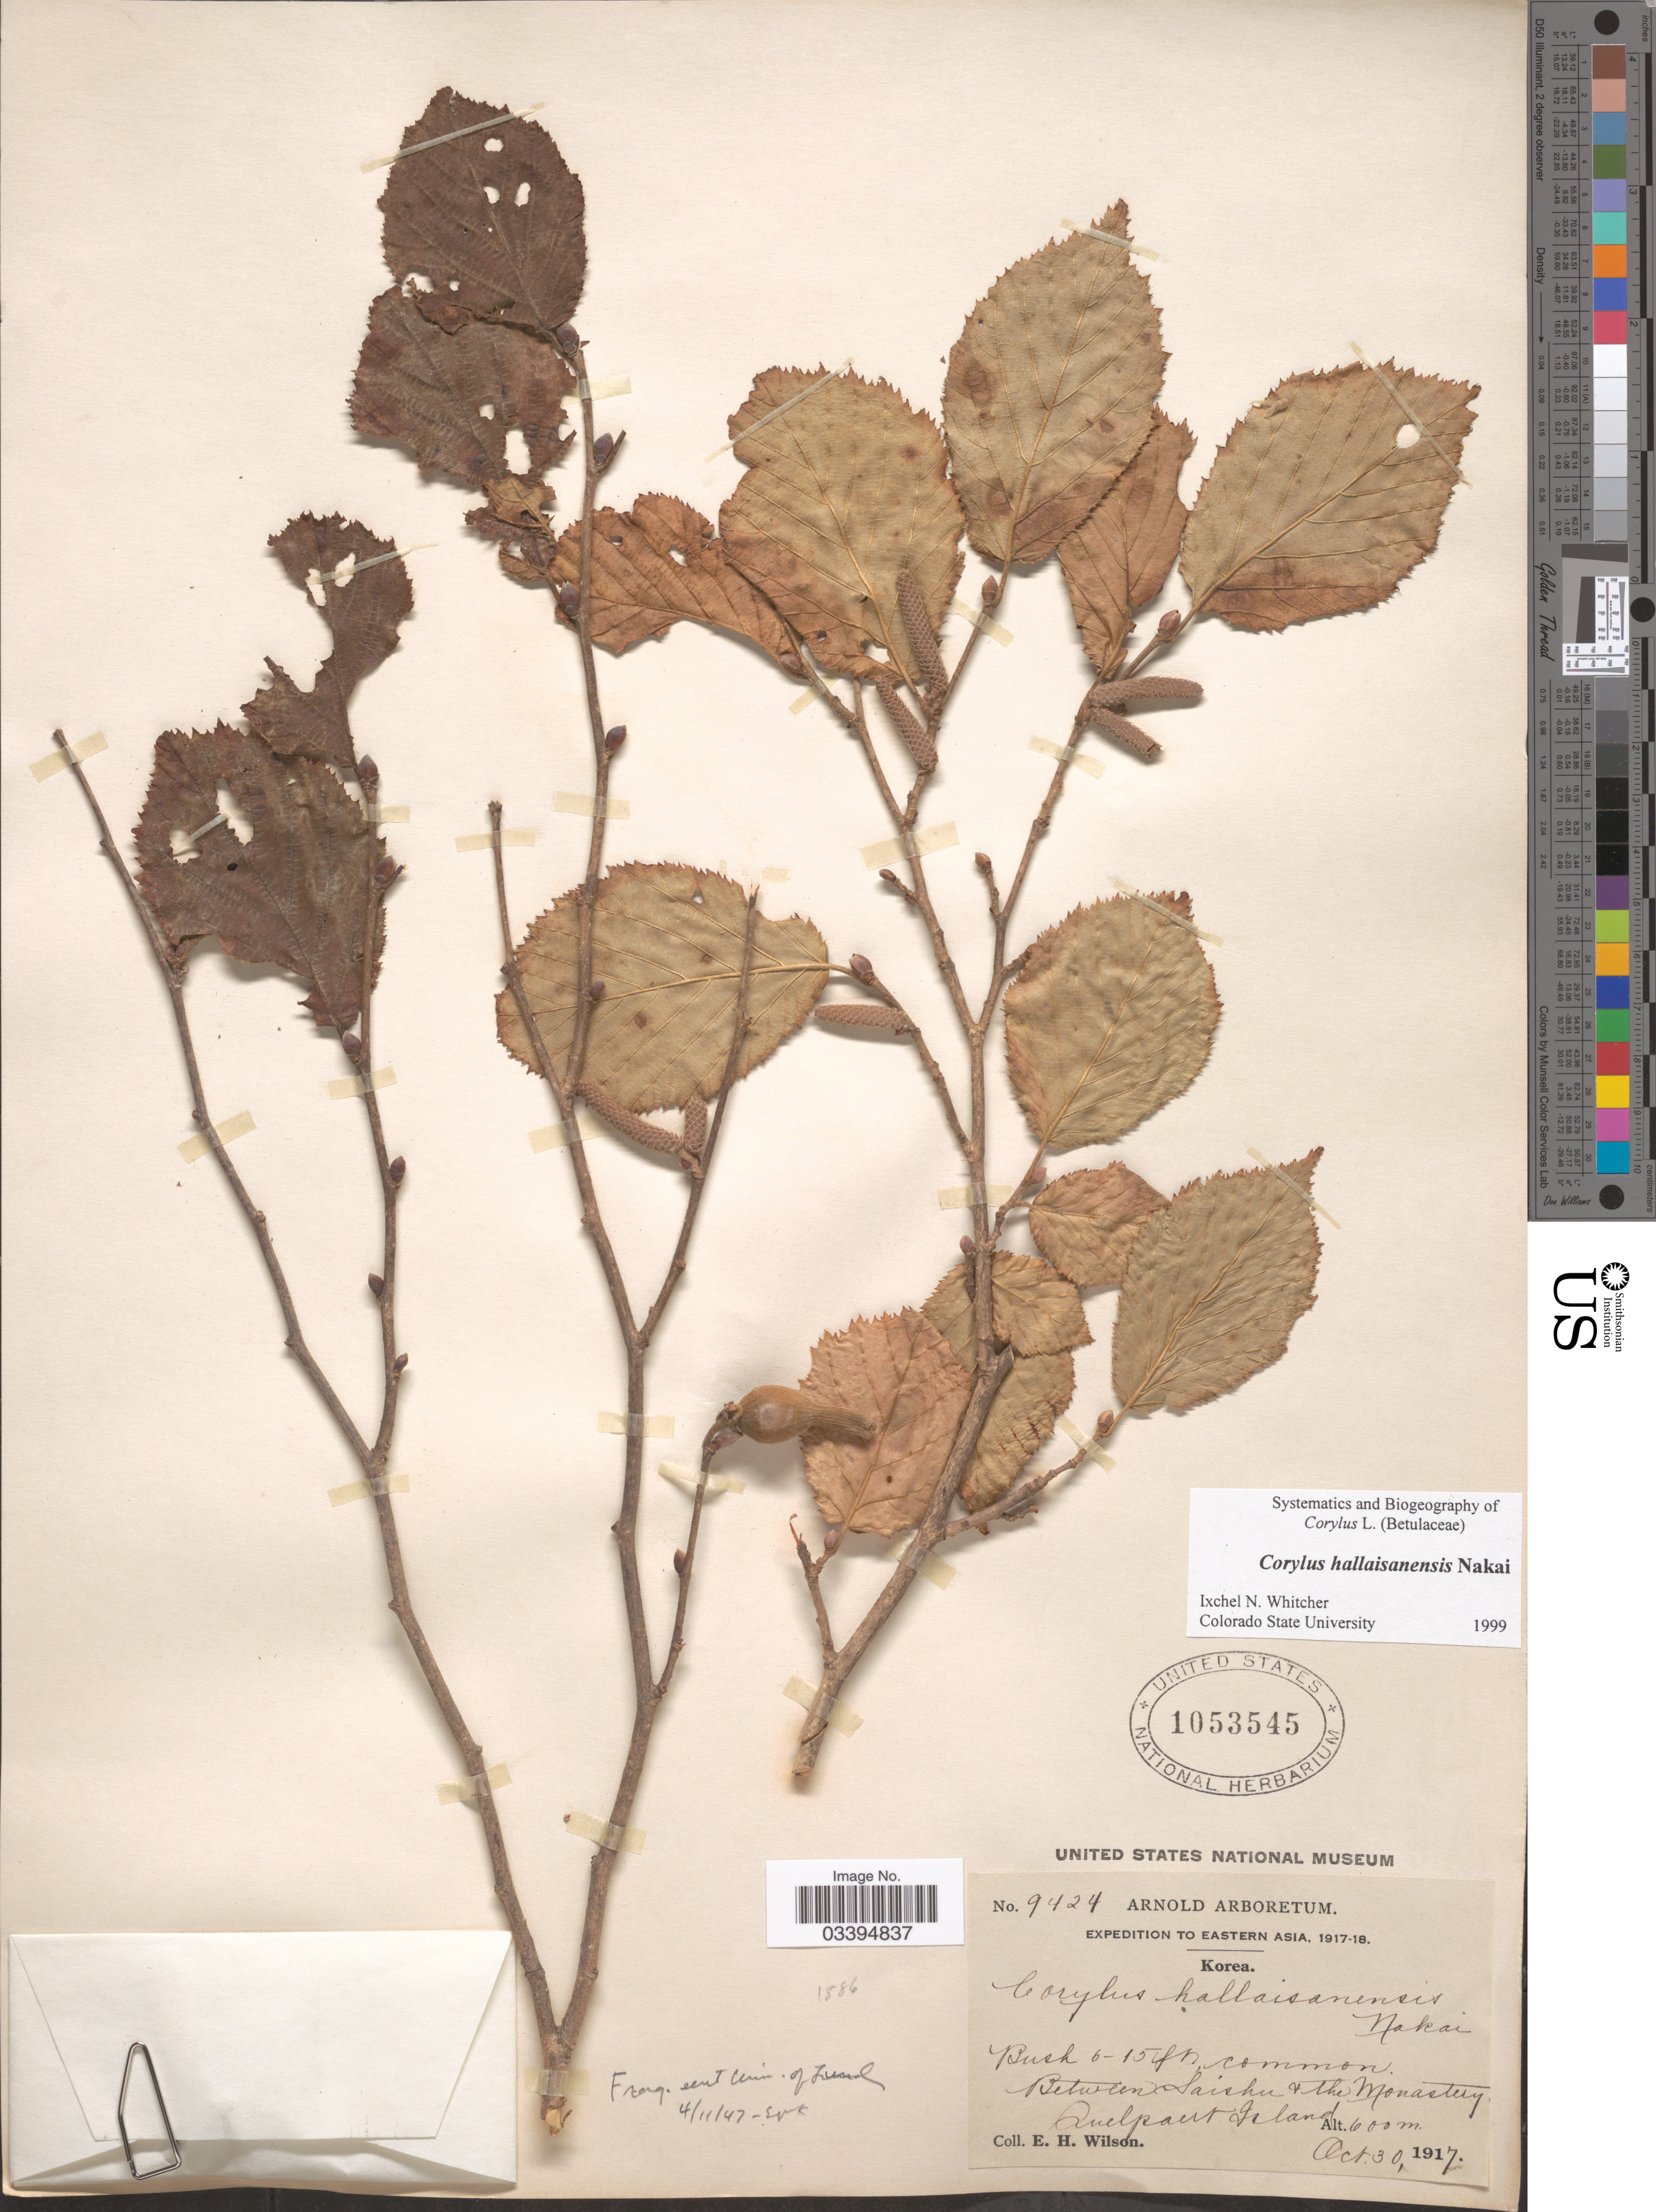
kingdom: Plantae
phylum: Tracheophyta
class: Magnoliopsida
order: Fagales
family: Betulaceae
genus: Corylus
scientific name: Corylus hallaisanensis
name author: Nakai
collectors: E. Wilson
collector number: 9424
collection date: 1917-10-30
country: South Korea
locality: Eastern Asia, Korea. Between Saishu & The Monastery. Quelpært Island.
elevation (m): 600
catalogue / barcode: US 1053545